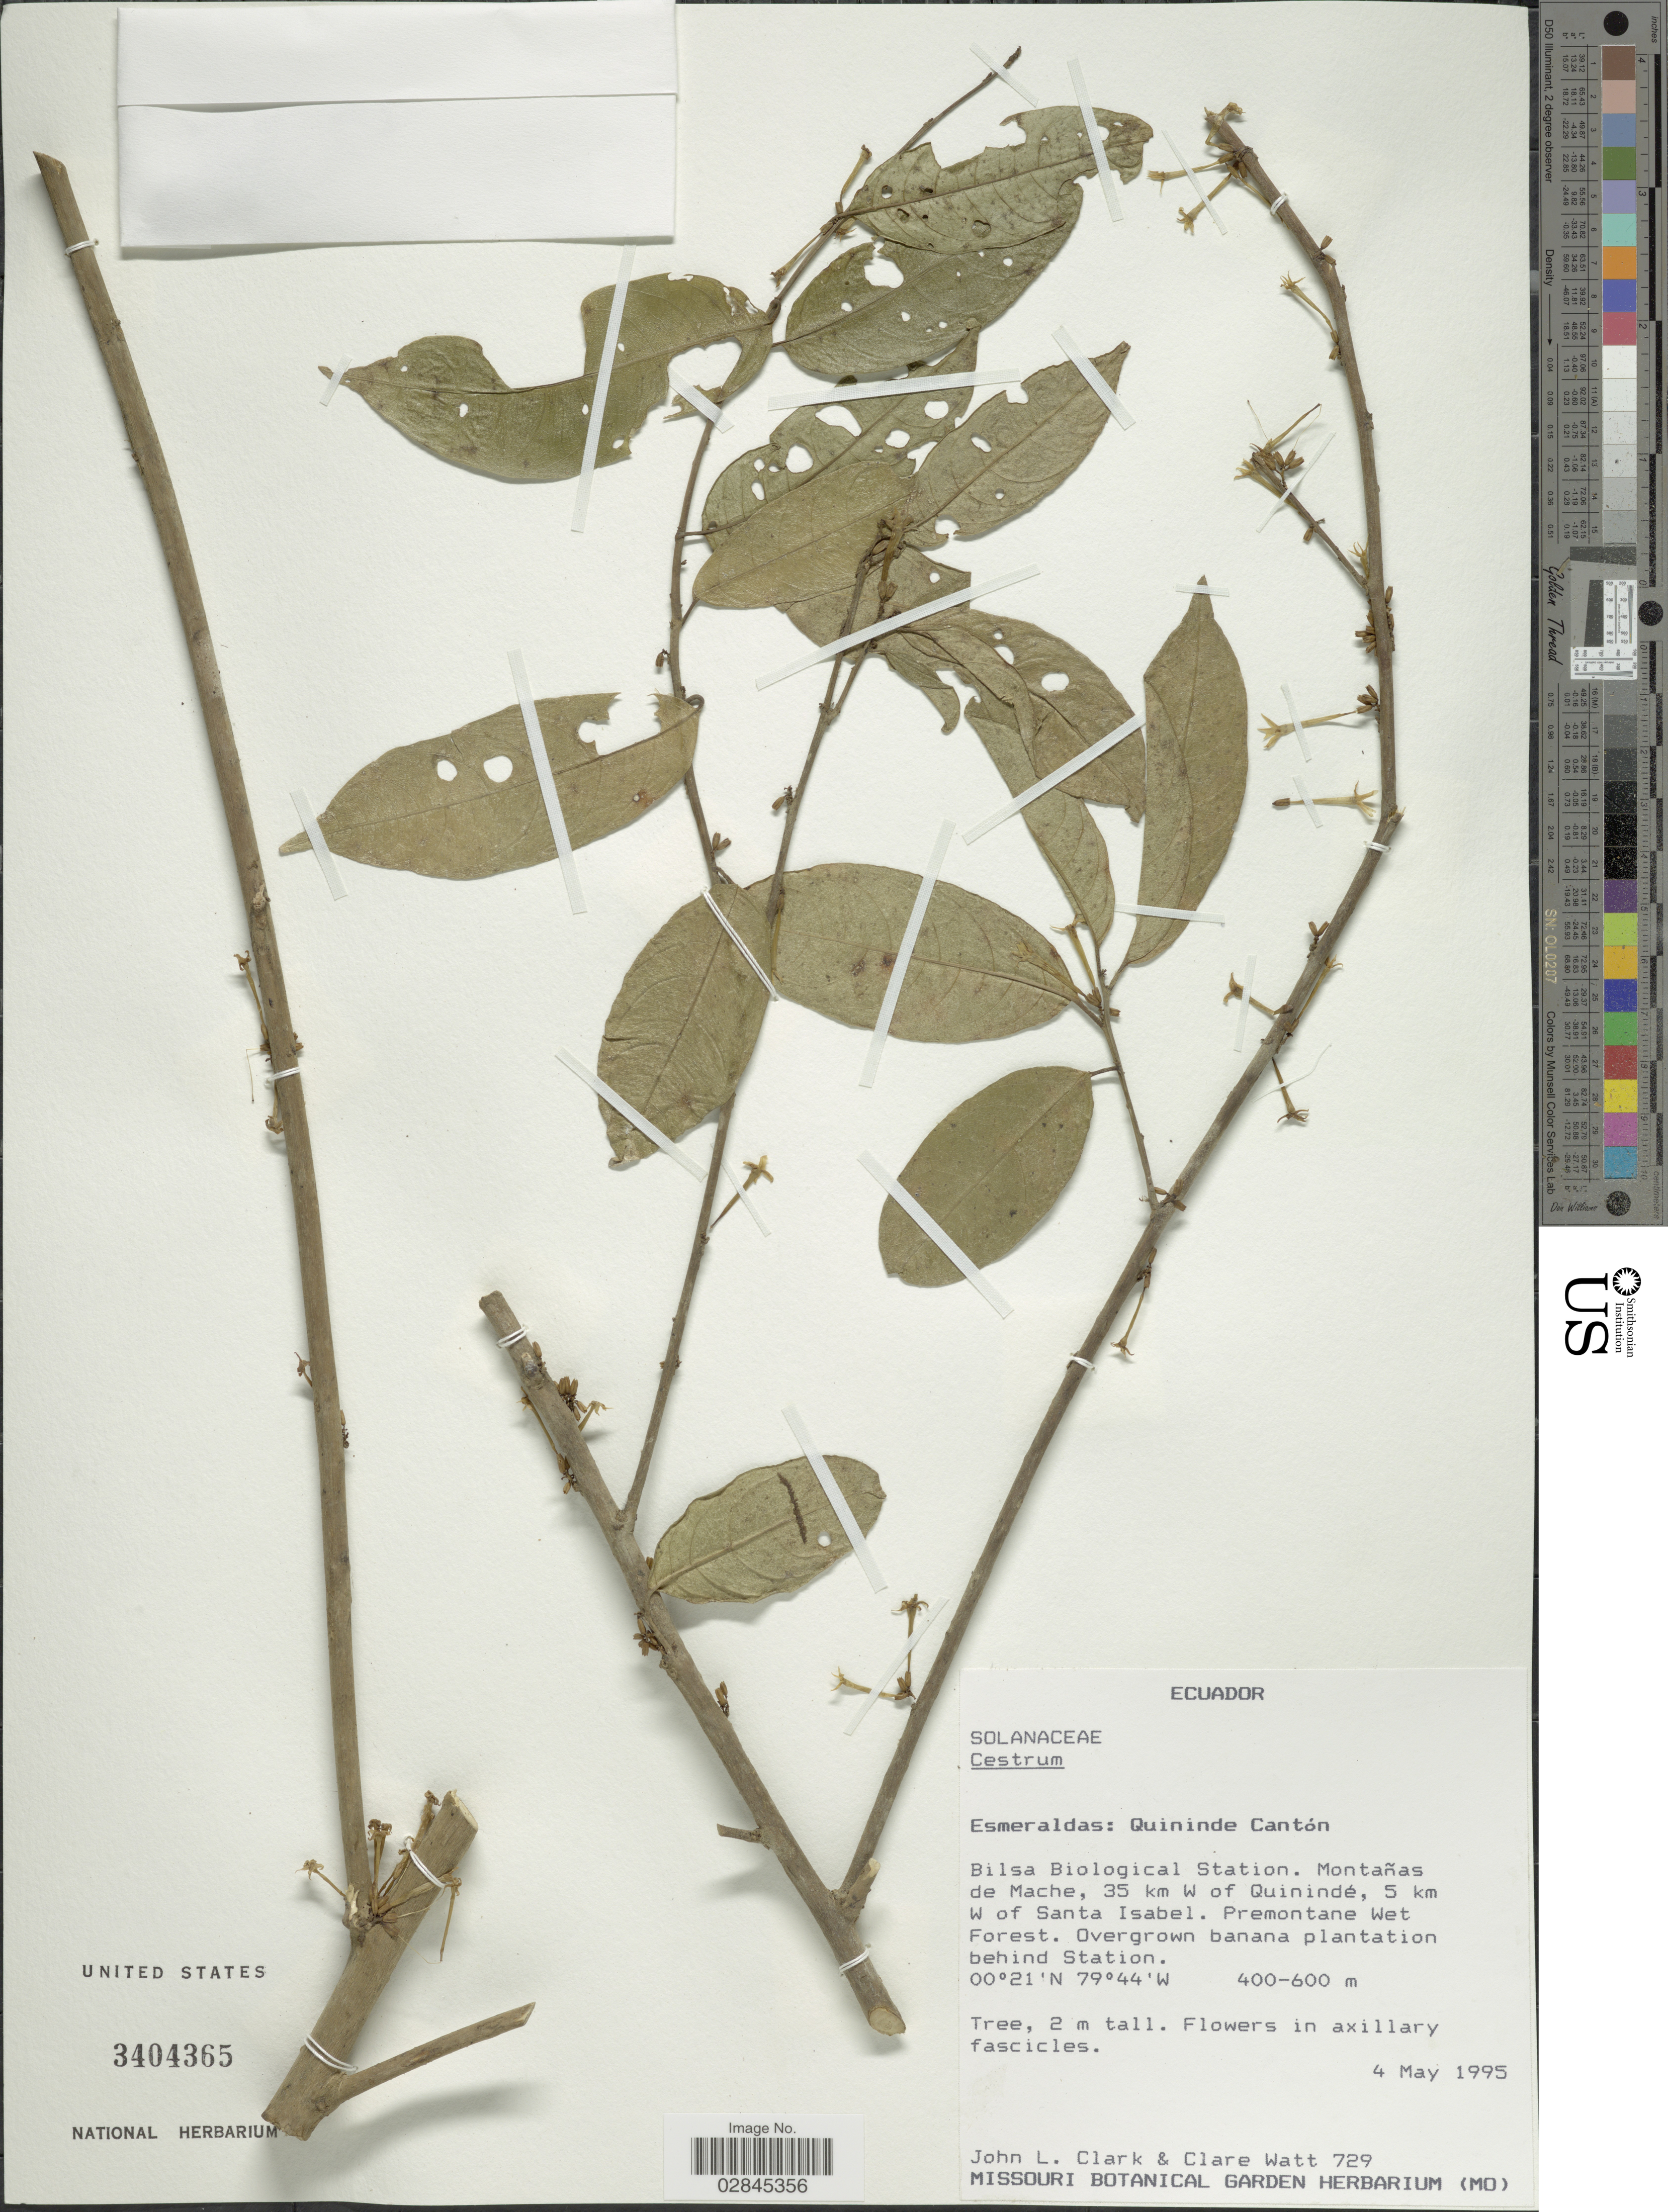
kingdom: Plantae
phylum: Tracheophyta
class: Magnoliopsida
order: Solanales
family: Solanaceae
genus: Cestrum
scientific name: Cestrum sp.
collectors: J. L. Clark & C. Watt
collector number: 729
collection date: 1995-05-04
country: Ecuador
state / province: Esmeraldas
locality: Quininde Cantón. Bilsa Biological Station. Montañas de Mache, 35 km W of Quinindé, 5 km W of Santa Isabel. Overgrown banana plantation behind Station.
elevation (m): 400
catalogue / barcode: US 3404365